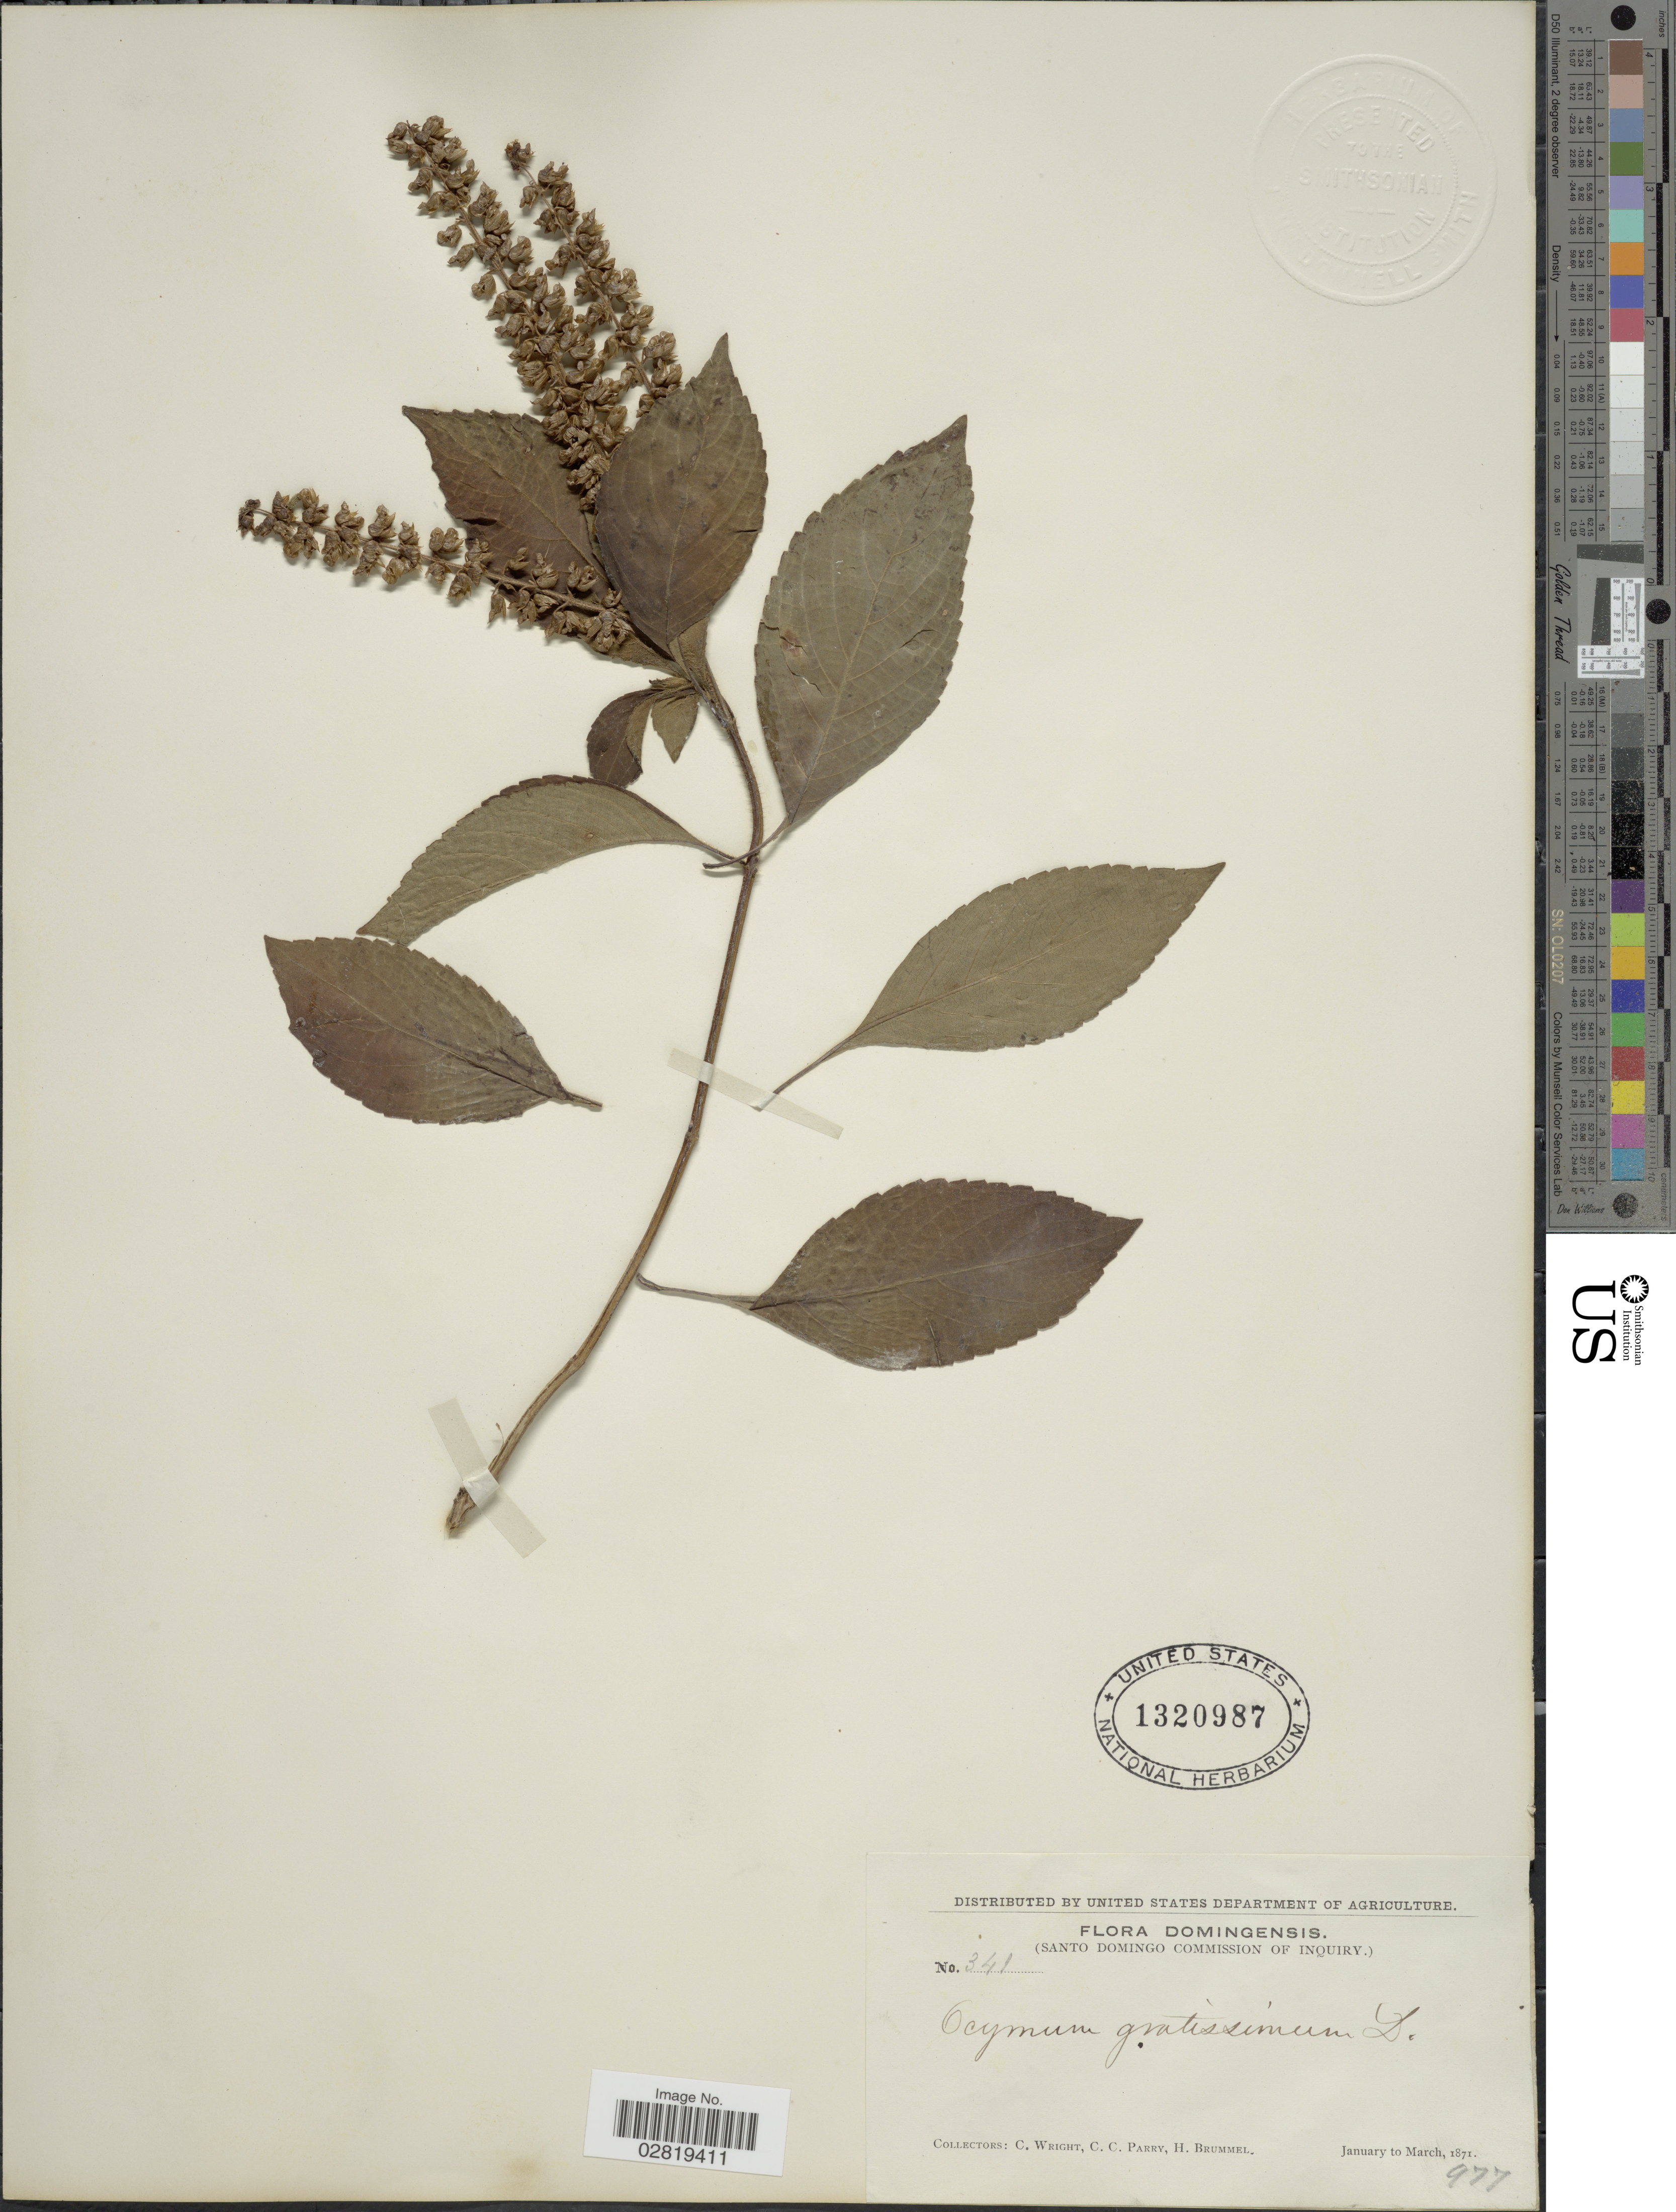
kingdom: Plantae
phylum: Tracheophyta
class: Magnoliopsida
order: Lamiales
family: Lamiaceae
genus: Ocimum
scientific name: Ocimum gratissimum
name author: L.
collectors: C. Wright, C. C. Parry & H. Brummel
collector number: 341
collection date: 1871-01/1871-03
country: Dominican Republic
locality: Domingensis.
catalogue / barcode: US 1320987